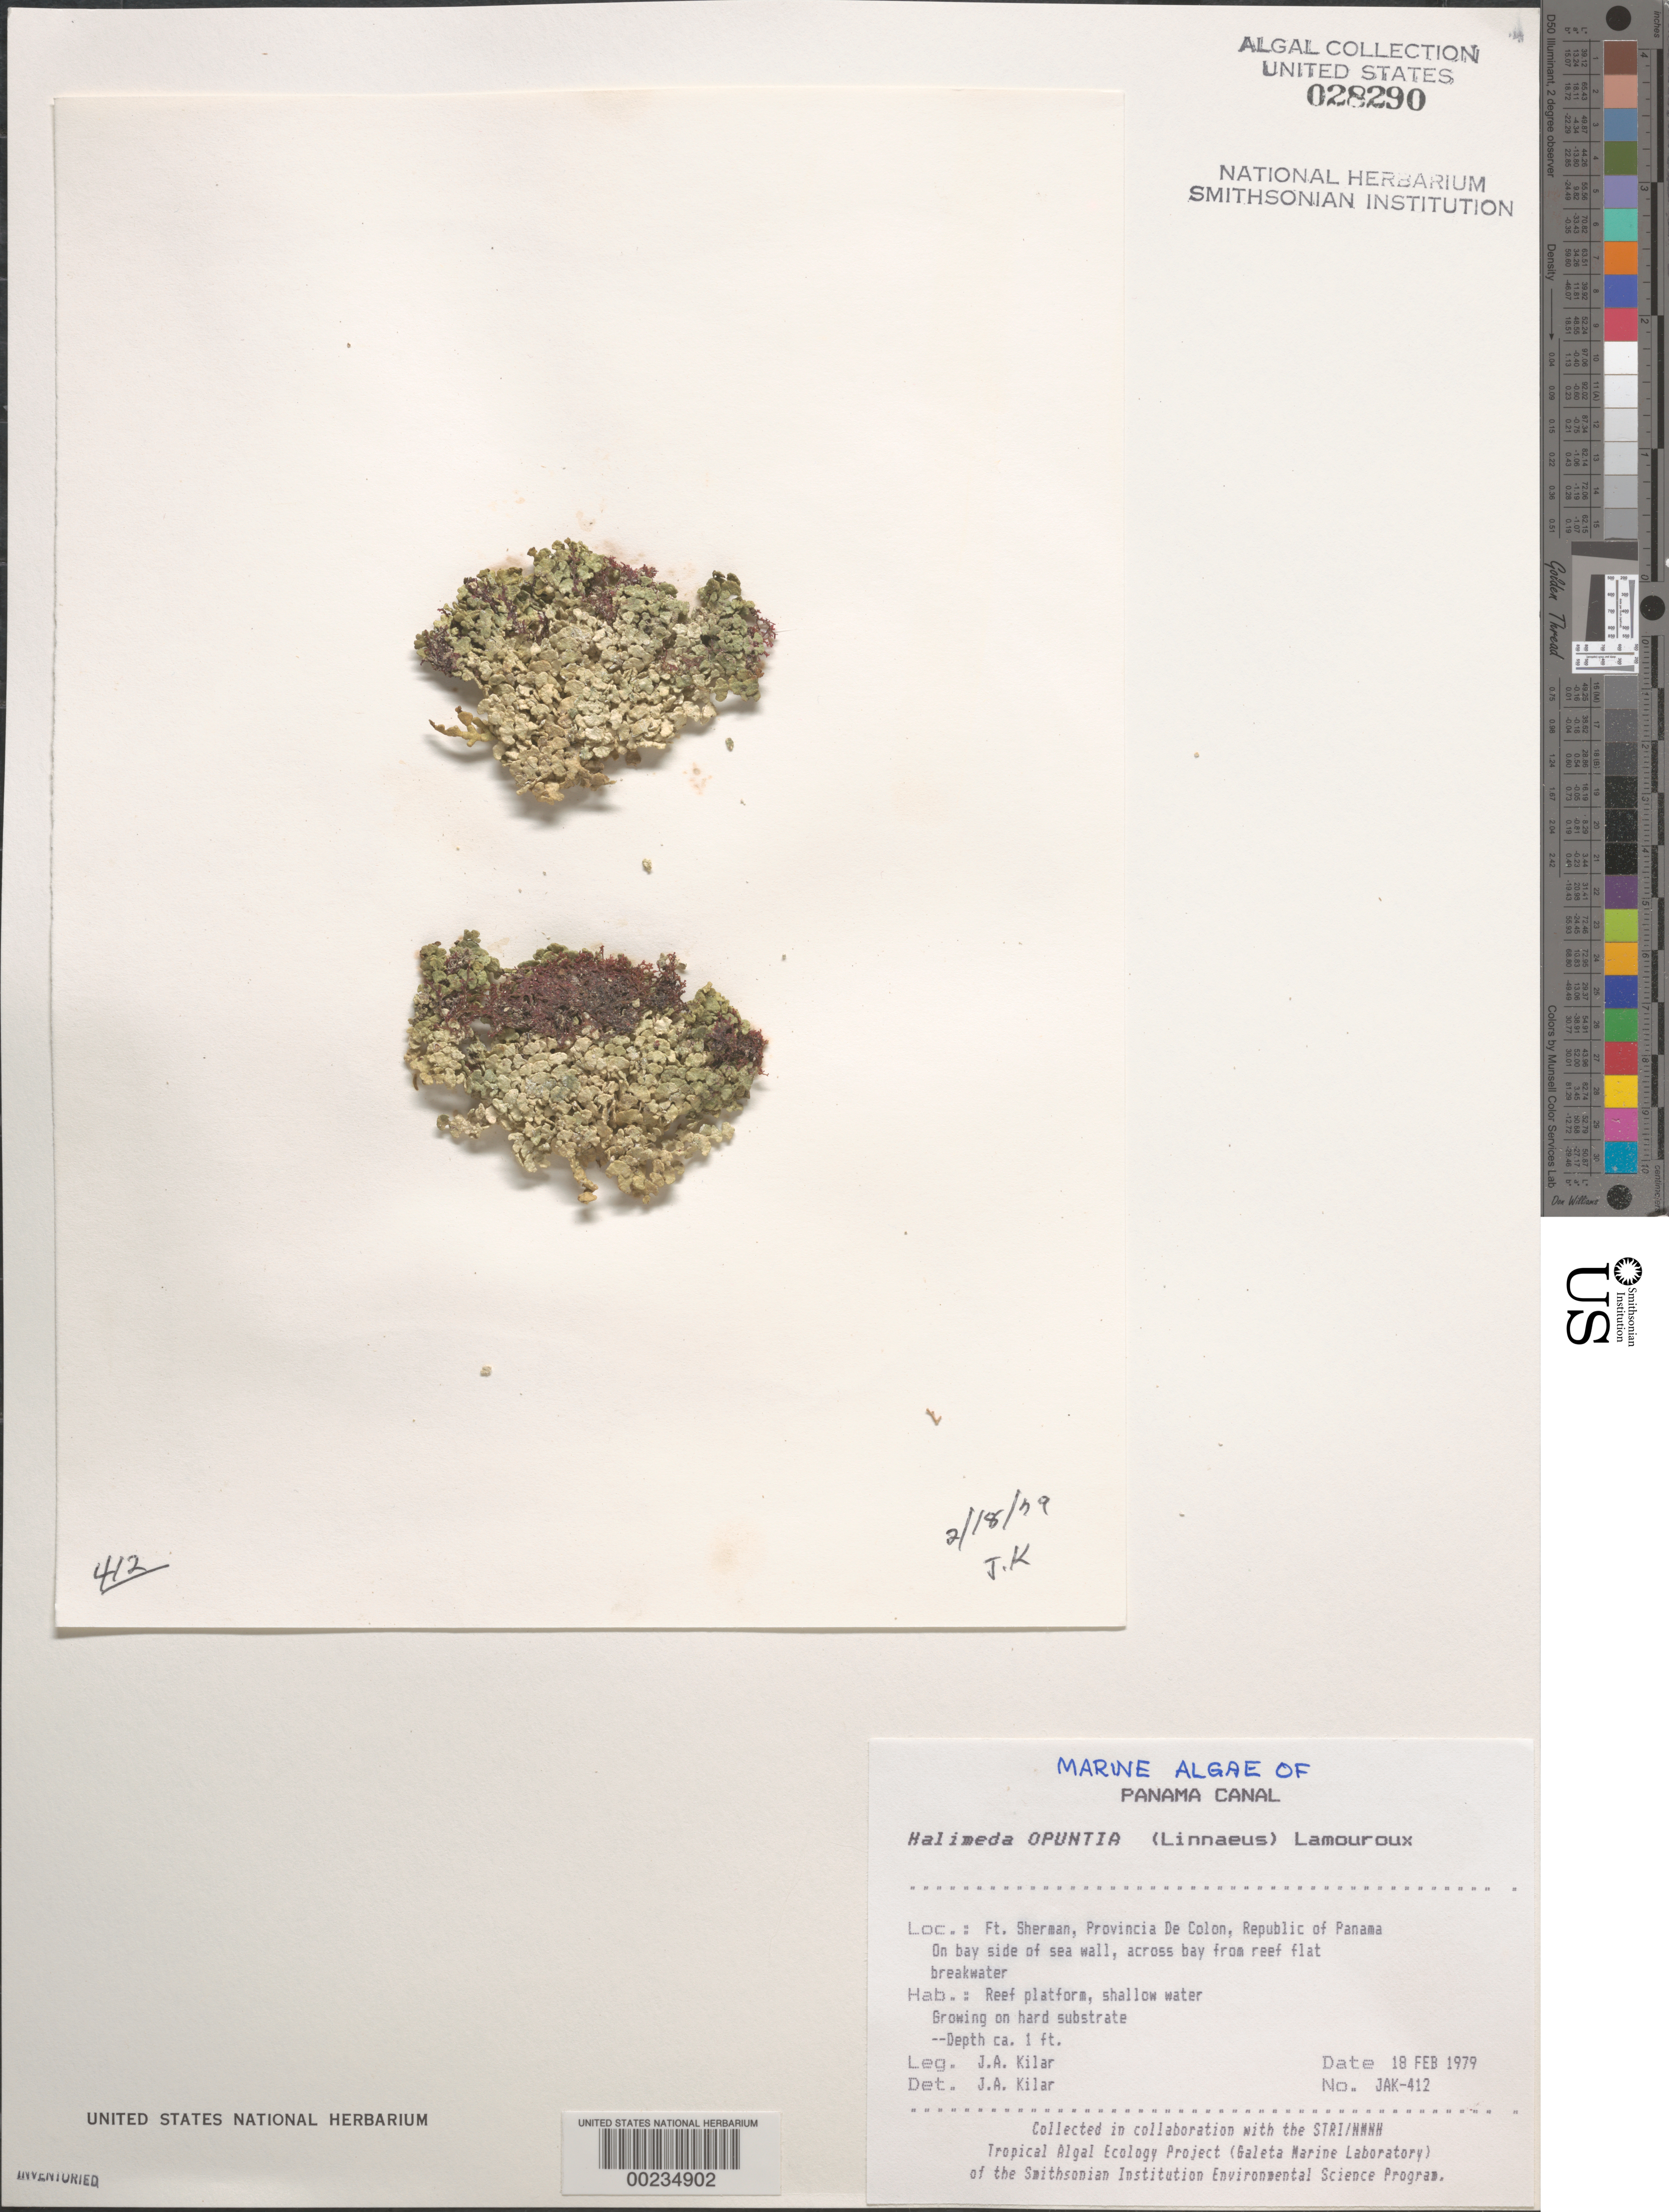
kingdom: Plantae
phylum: Chlorophyta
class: Ulvophyceae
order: Bryopsidales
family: Halimedaceae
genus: Halimeda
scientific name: Halimeda opuntia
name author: (L.) J.V.Lamouroux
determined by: Kilar, J. A.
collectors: J. A. Kilar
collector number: JAK-412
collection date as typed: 18 Feb 1979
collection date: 1979-02-18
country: Panama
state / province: Colón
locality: Fort Sherman, Panama Canal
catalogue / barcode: US 28290